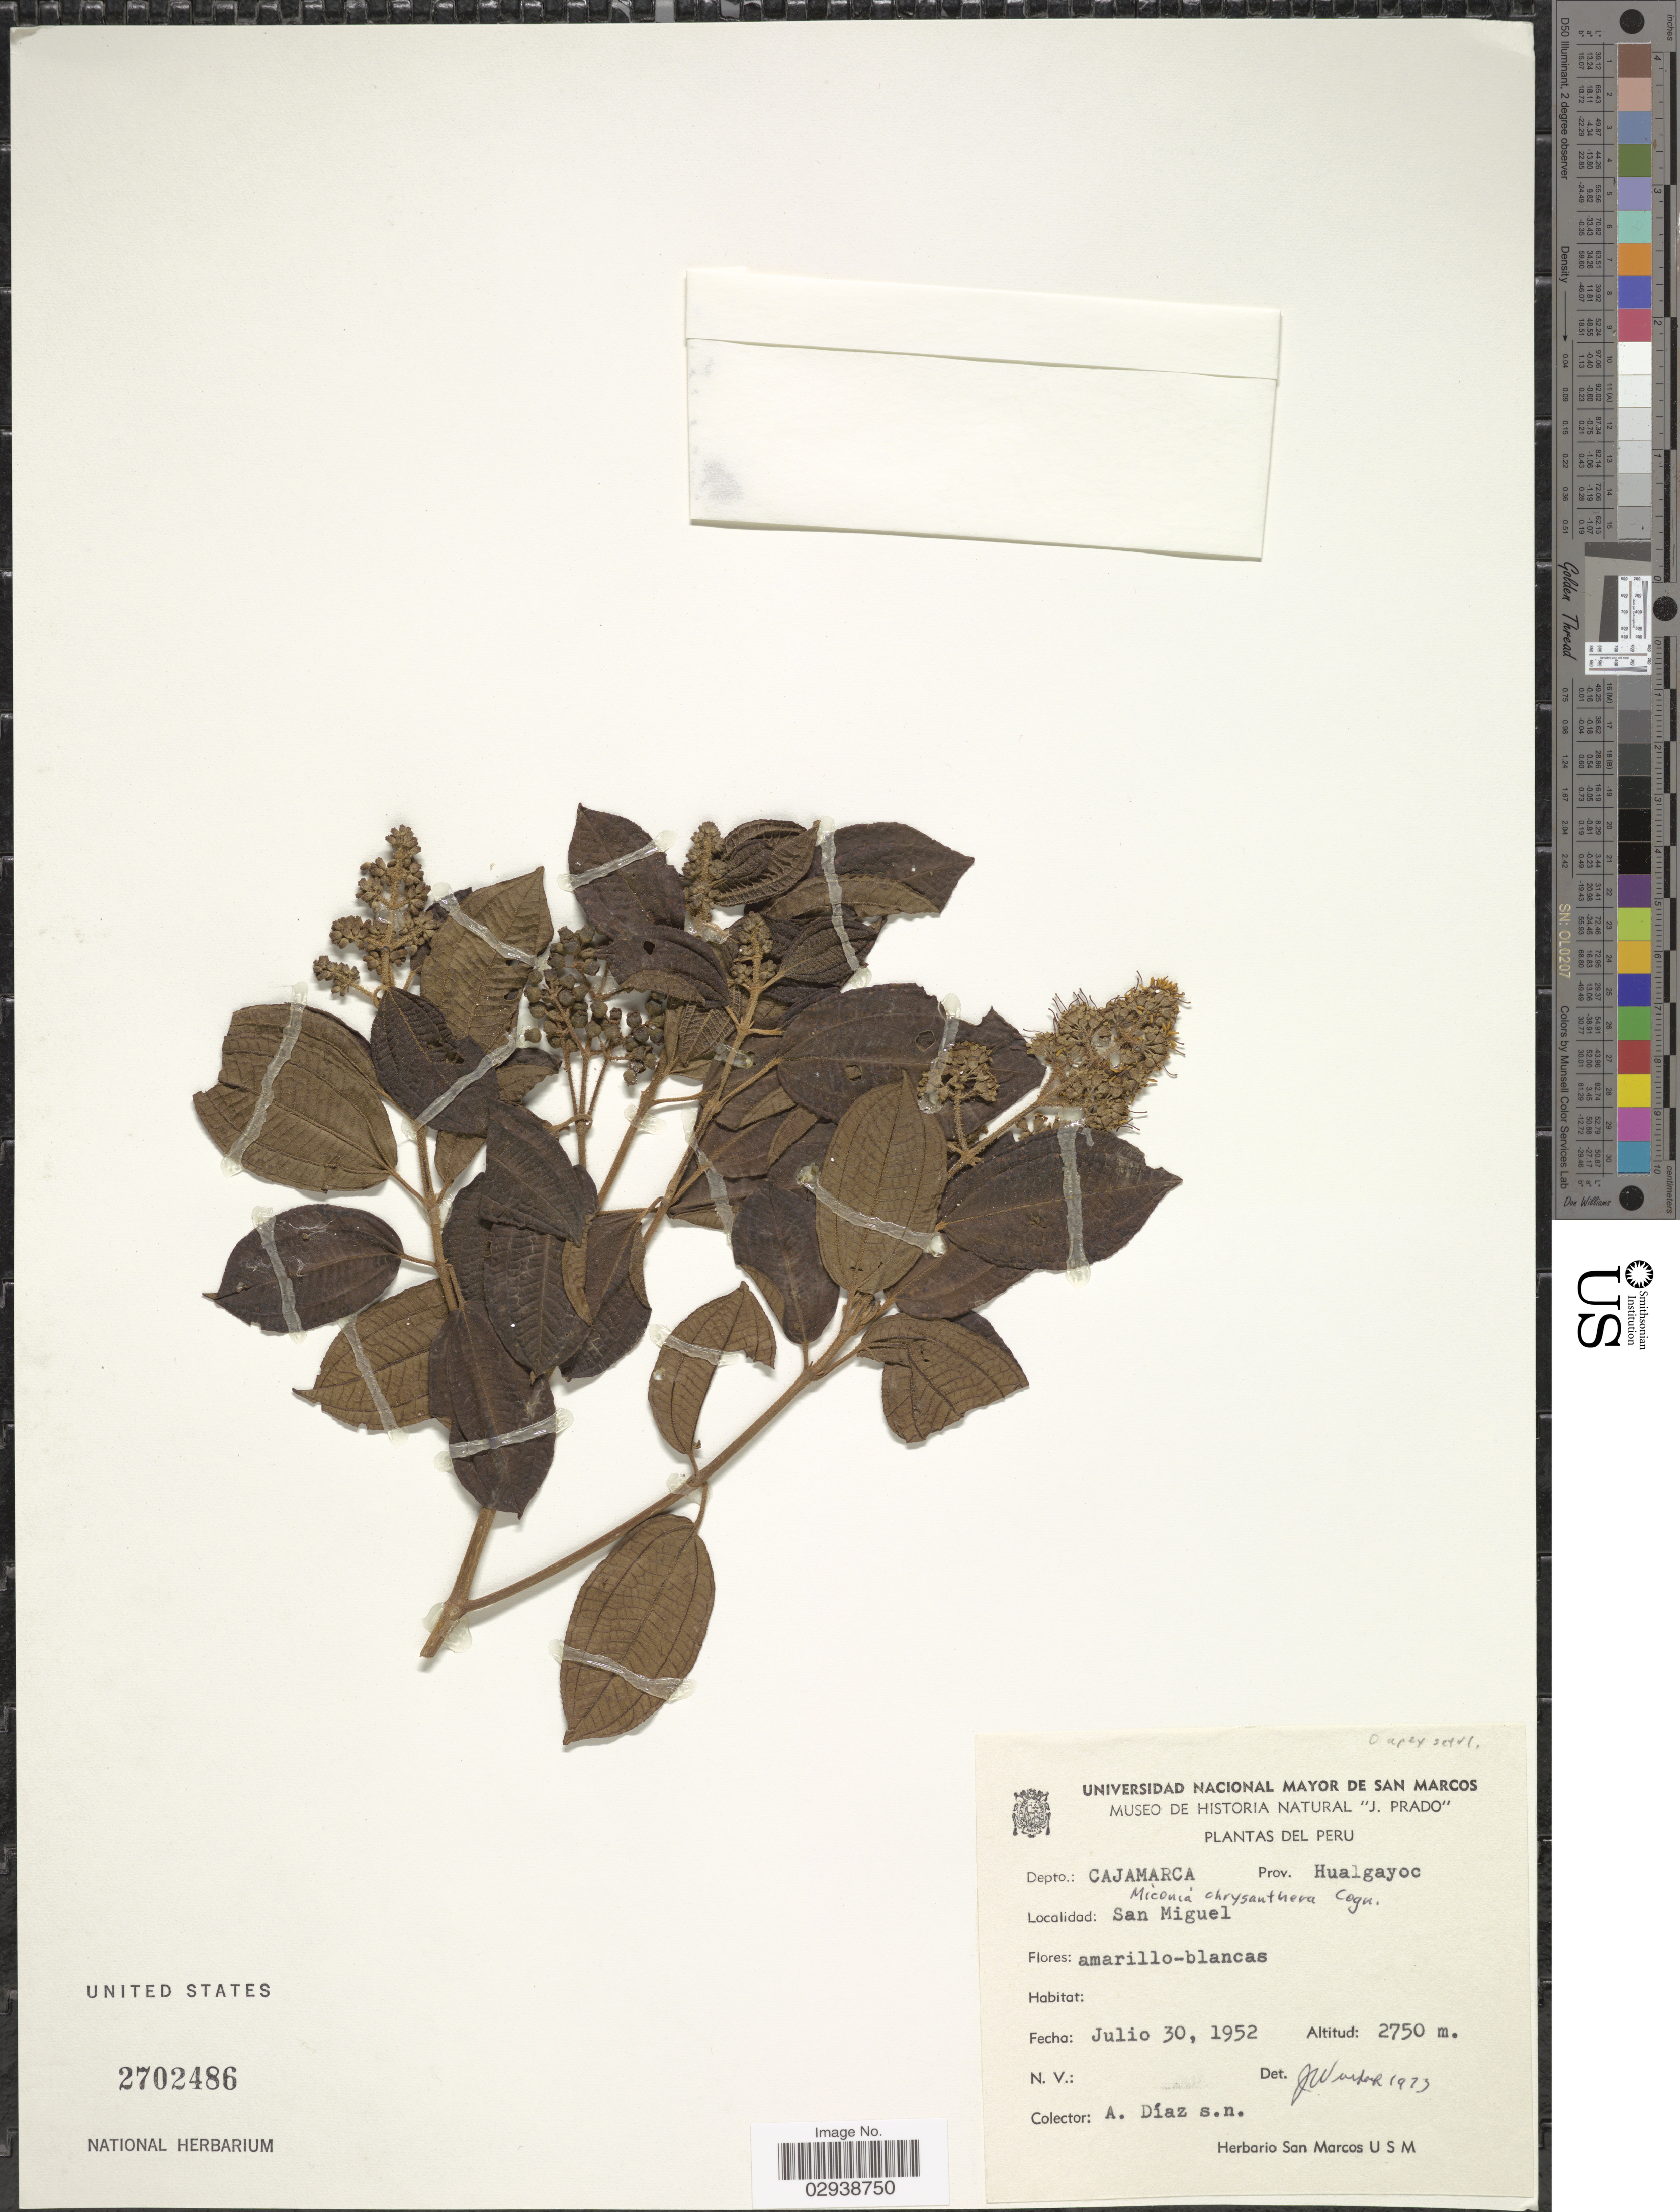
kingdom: Plantae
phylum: Tracheophyta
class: Magnoliopsida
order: Myrtales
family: Melastomataceae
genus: Miconia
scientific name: Miconia denticulata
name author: Naudin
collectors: A. Díaz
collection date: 1952-07-30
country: Peru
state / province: Cajamarca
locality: Depto.: Cajamarca, Prov.: Hualgayoc, San Miguel.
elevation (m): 2750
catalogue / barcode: US 2702486